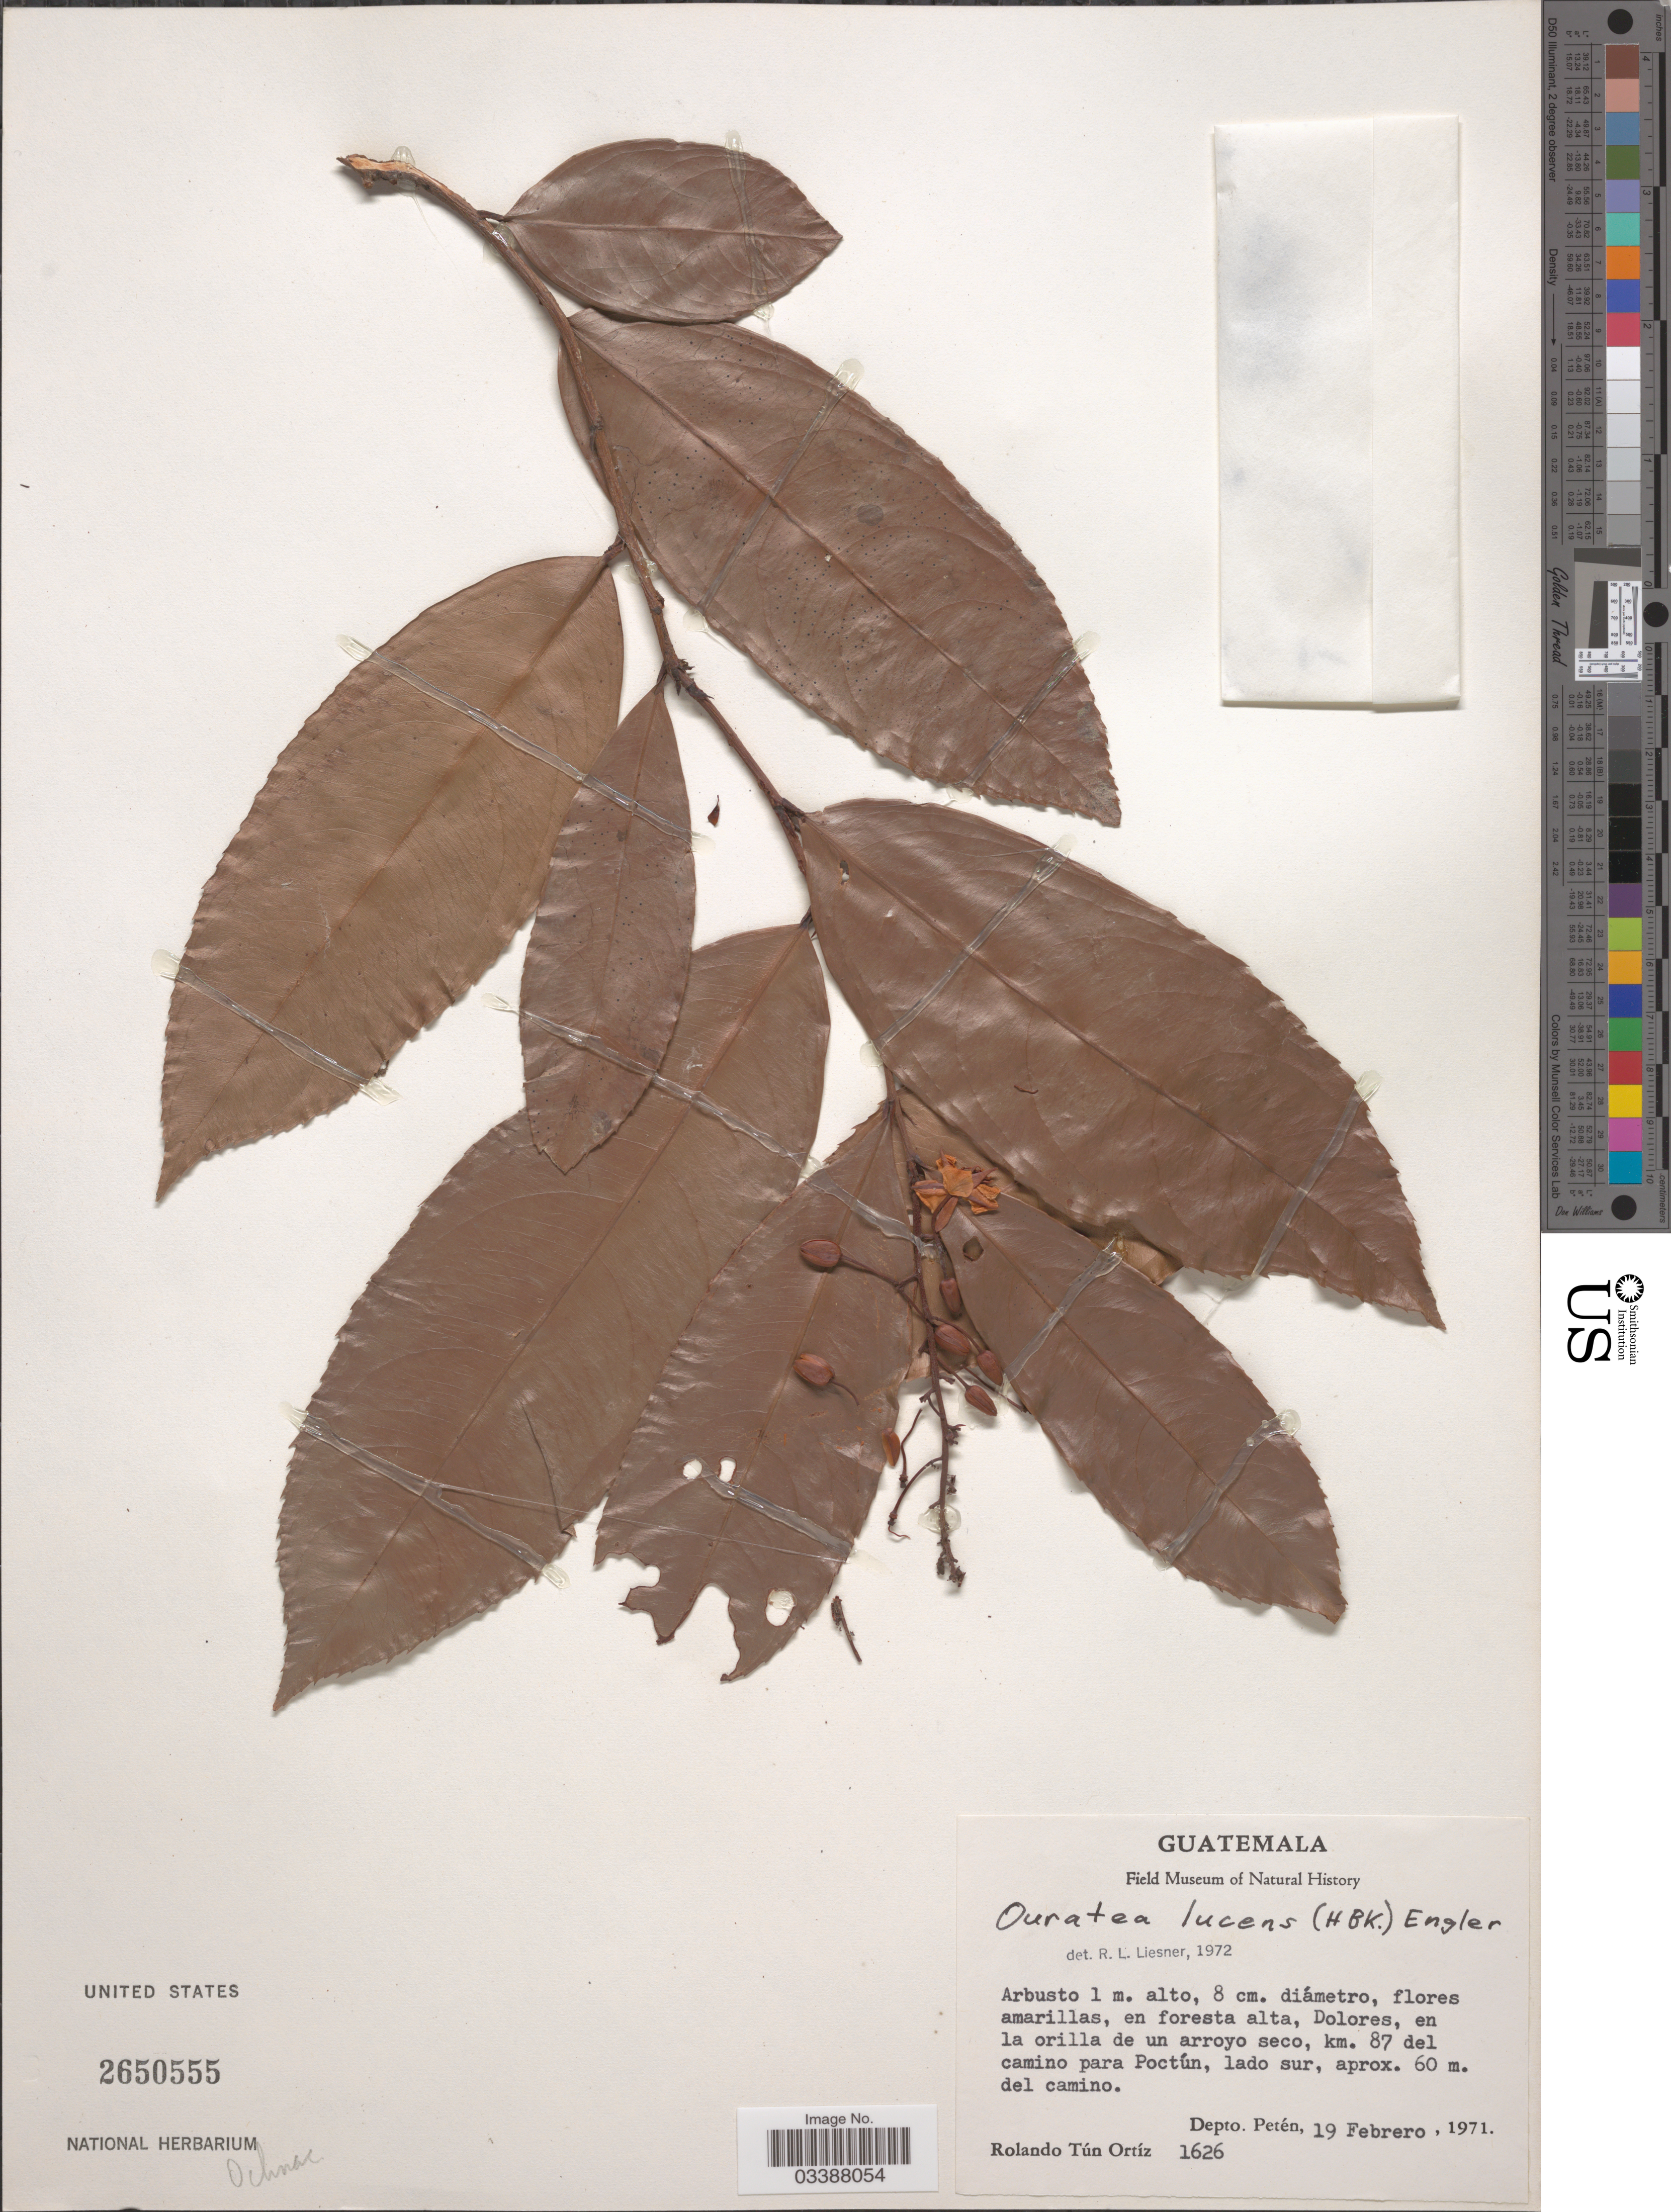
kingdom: Plantae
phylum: Tracheophyta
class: Magnoliopsida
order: Malpighiales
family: Ochnaceae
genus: Ouratea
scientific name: Ouratea lucens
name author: (Kunth) Engl.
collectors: R. T. Ortíz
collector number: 1626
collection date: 1971-02-19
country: Guatemala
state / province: El Petén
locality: Km. 87 del camino para Poctún, lado sur, aprox. 60 m. del camino. Depto. Petén.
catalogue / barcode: US 2650555